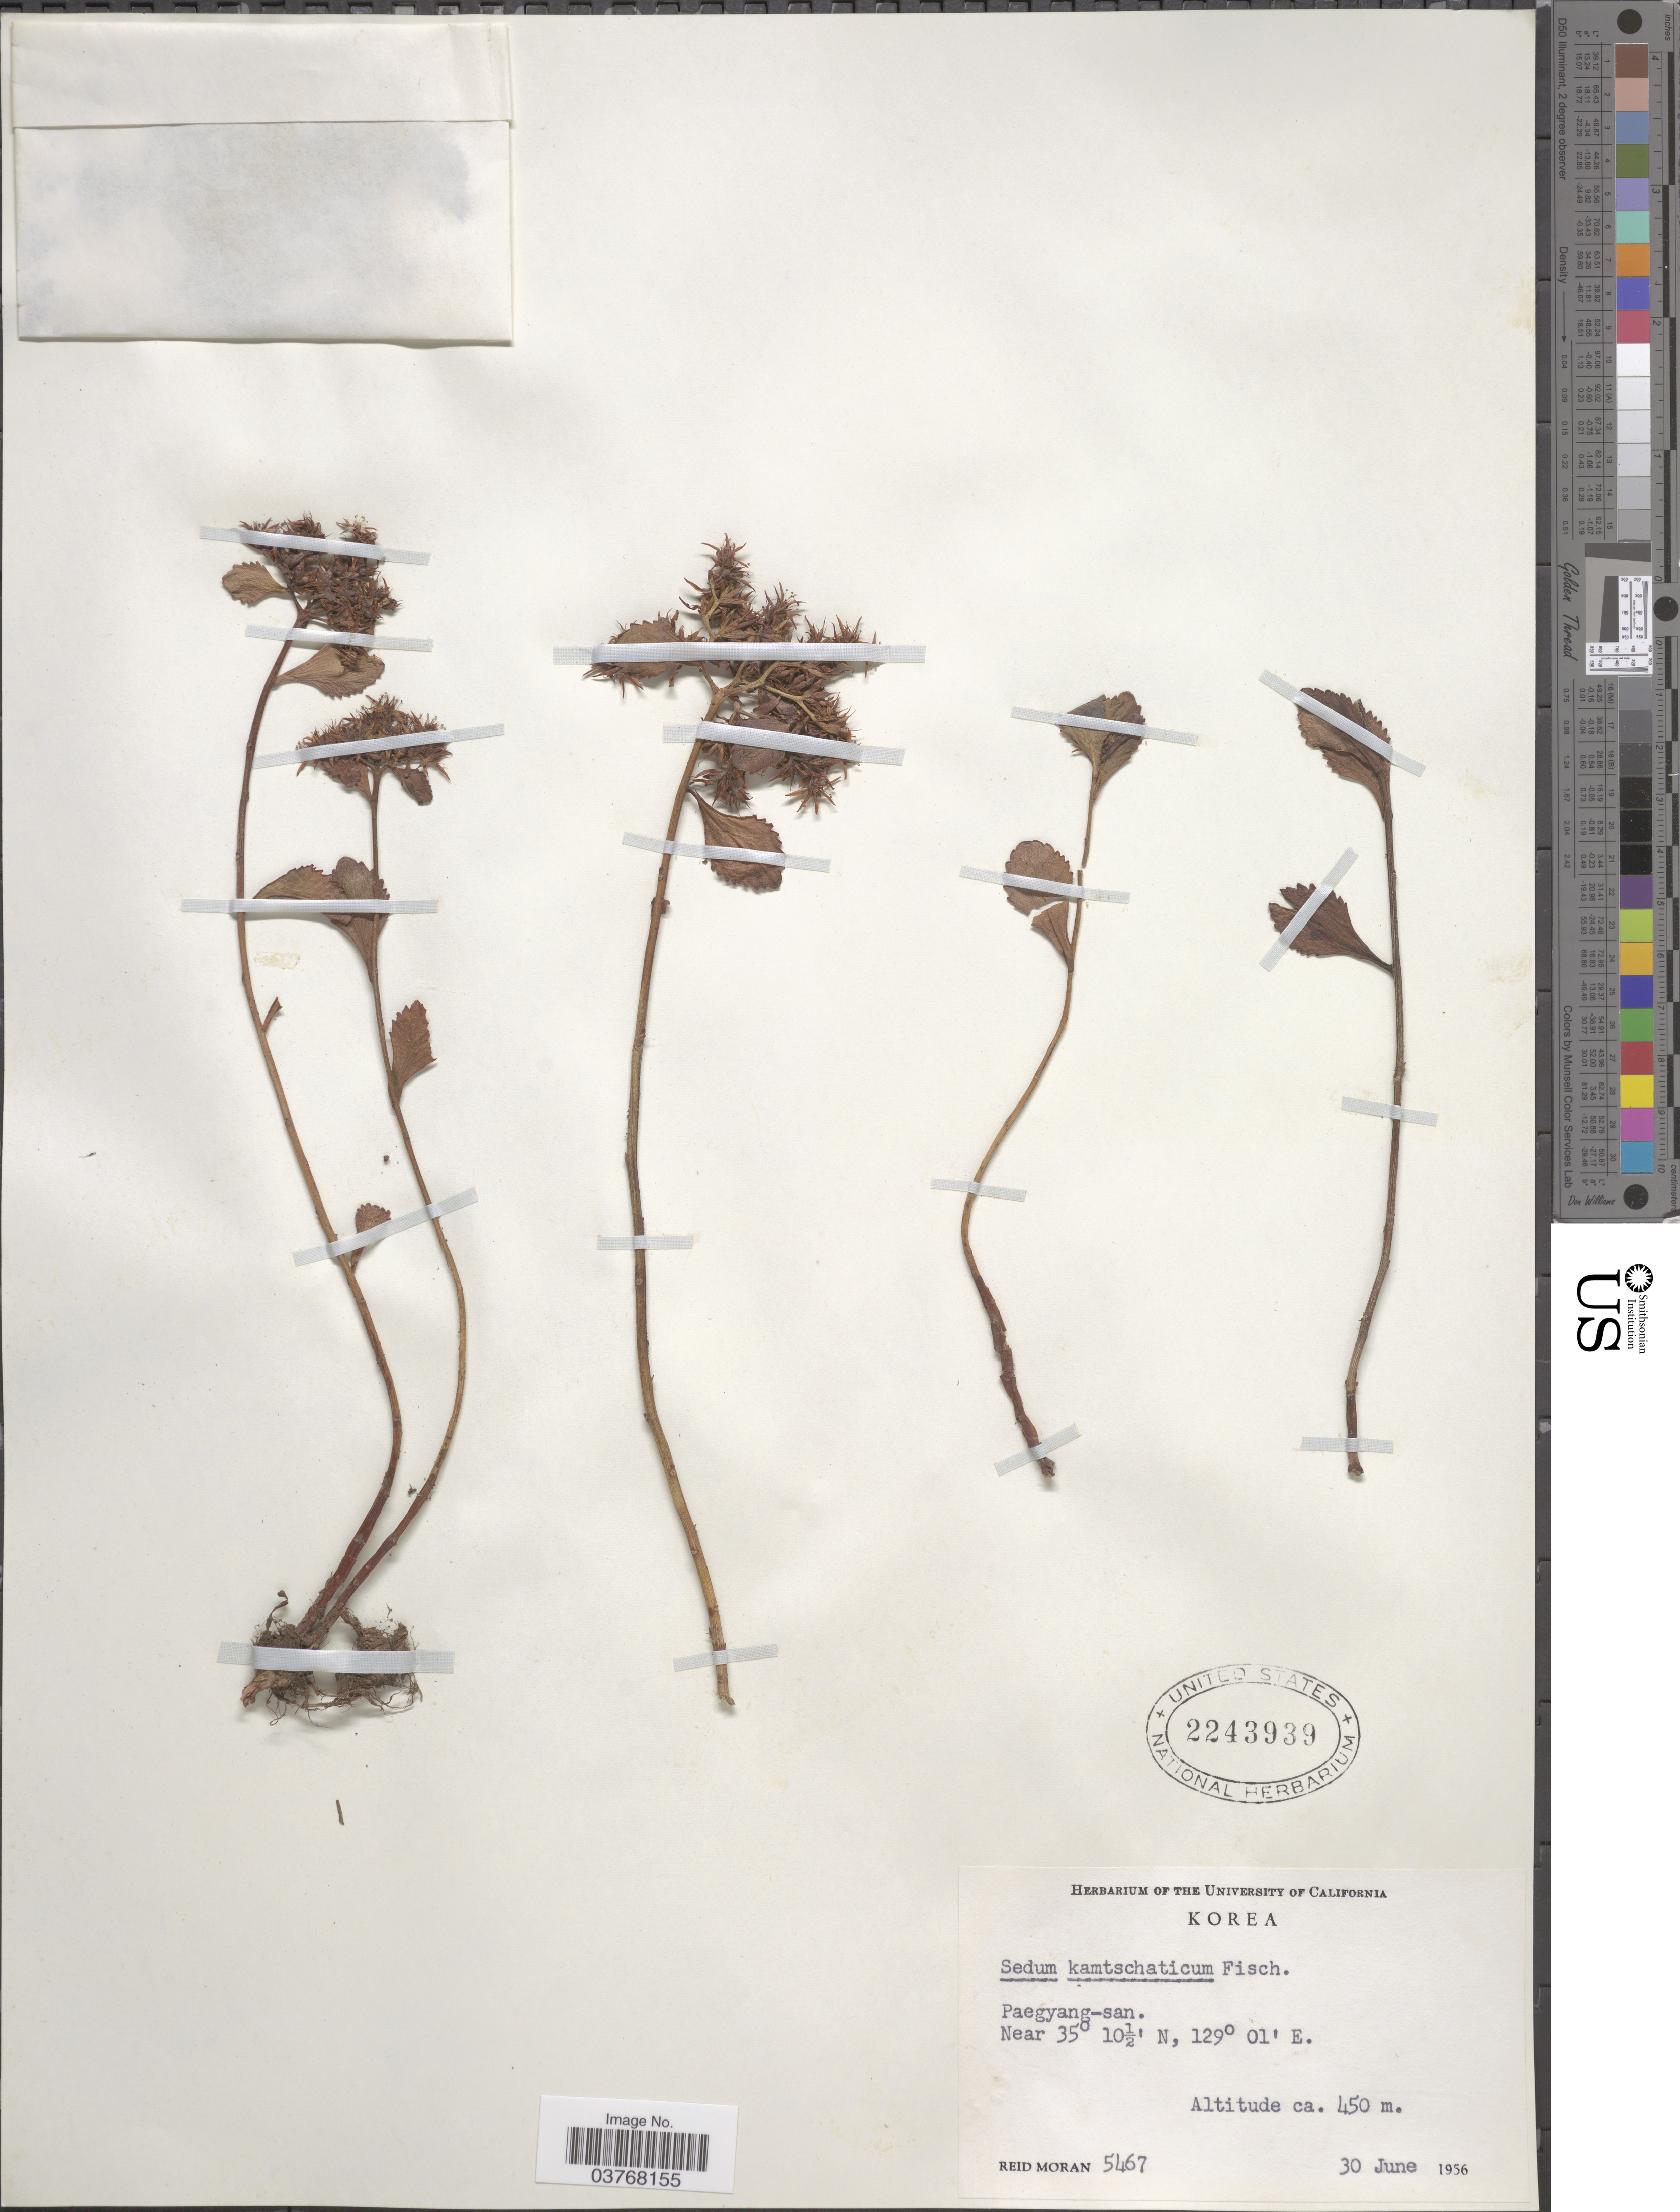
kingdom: Plantae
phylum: Tracheophyta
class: Magnoliopsida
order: Saxifragales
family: Crassulaceae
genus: Sedum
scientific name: Sedum kamtschaticum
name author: Fisch. & C.A. Mey.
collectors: R. V. Moran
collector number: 5467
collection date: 1956-06-30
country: South Korea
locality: Paegyang-san.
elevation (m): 450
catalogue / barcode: US 2243939